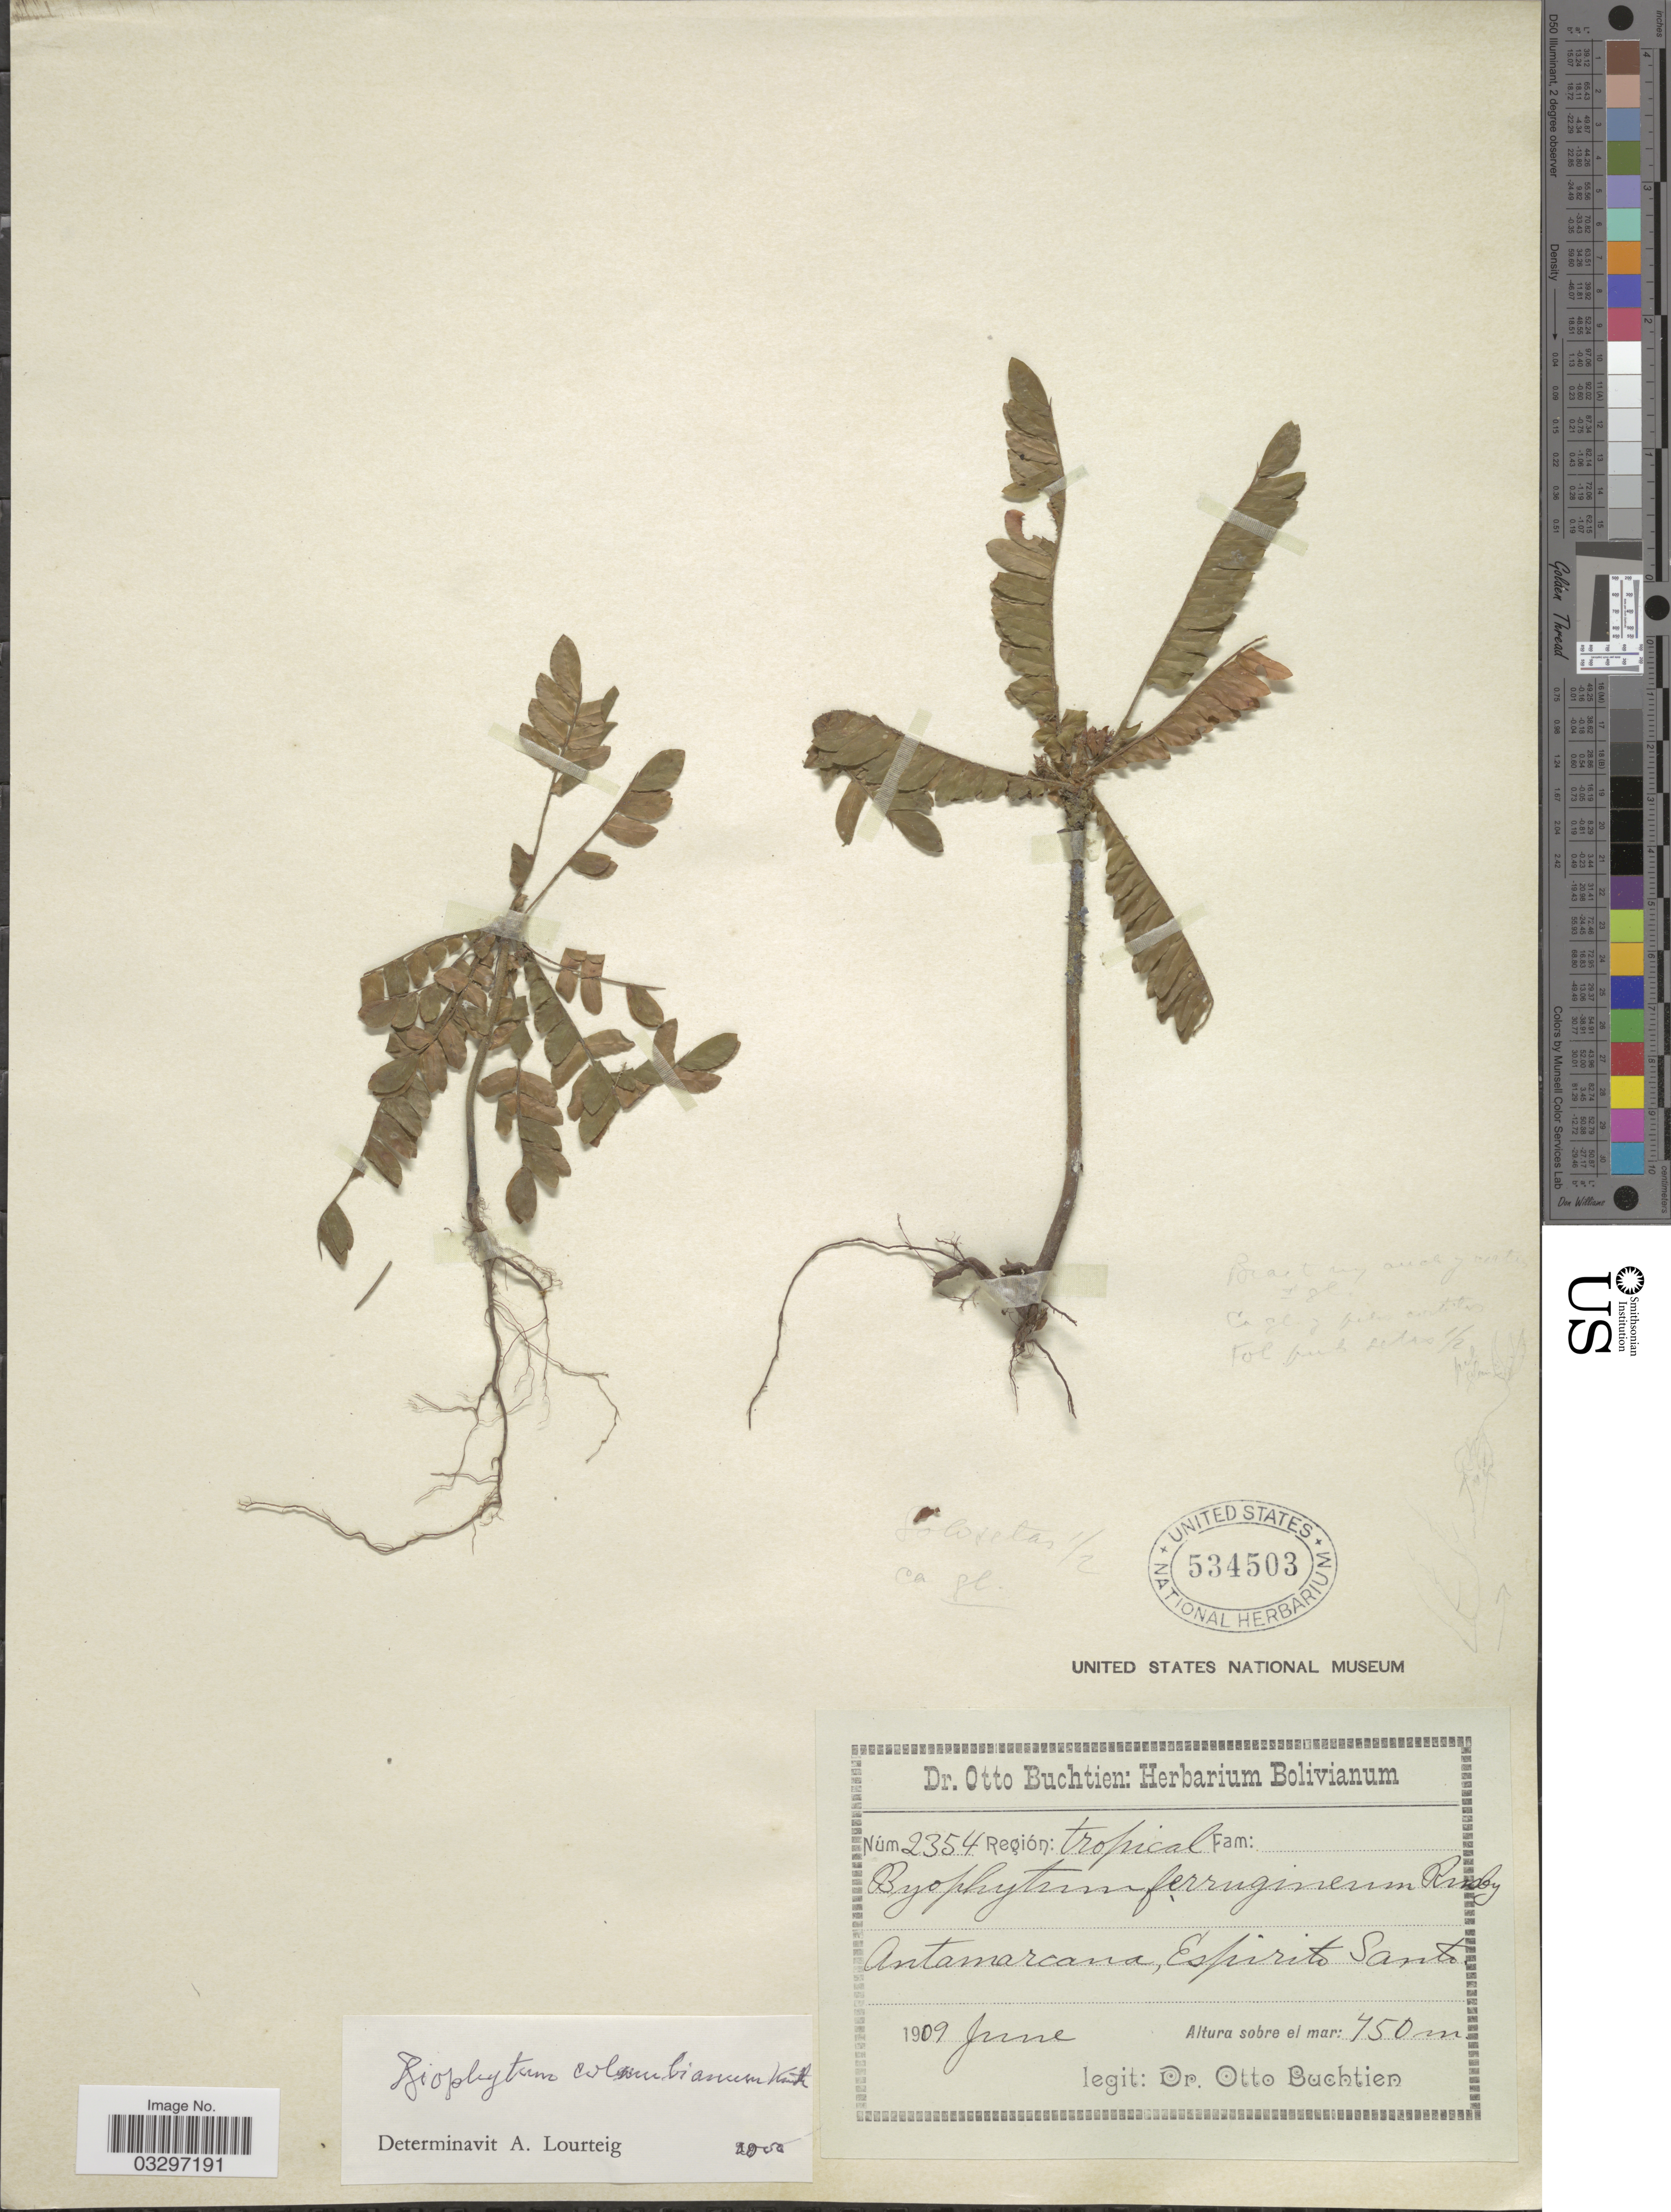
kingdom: Plantae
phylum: Tracheophyta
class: Magnoliopsida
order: Oxalidales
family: Oxalidaceae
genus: Biophytum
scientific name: Biophytum columbianum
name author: Knuth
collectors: O. Buchtien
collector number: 2354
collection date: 1909-06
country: Bolivia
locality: Antamarcana, Espirito Santo.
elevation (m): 450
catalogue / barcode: US 534503